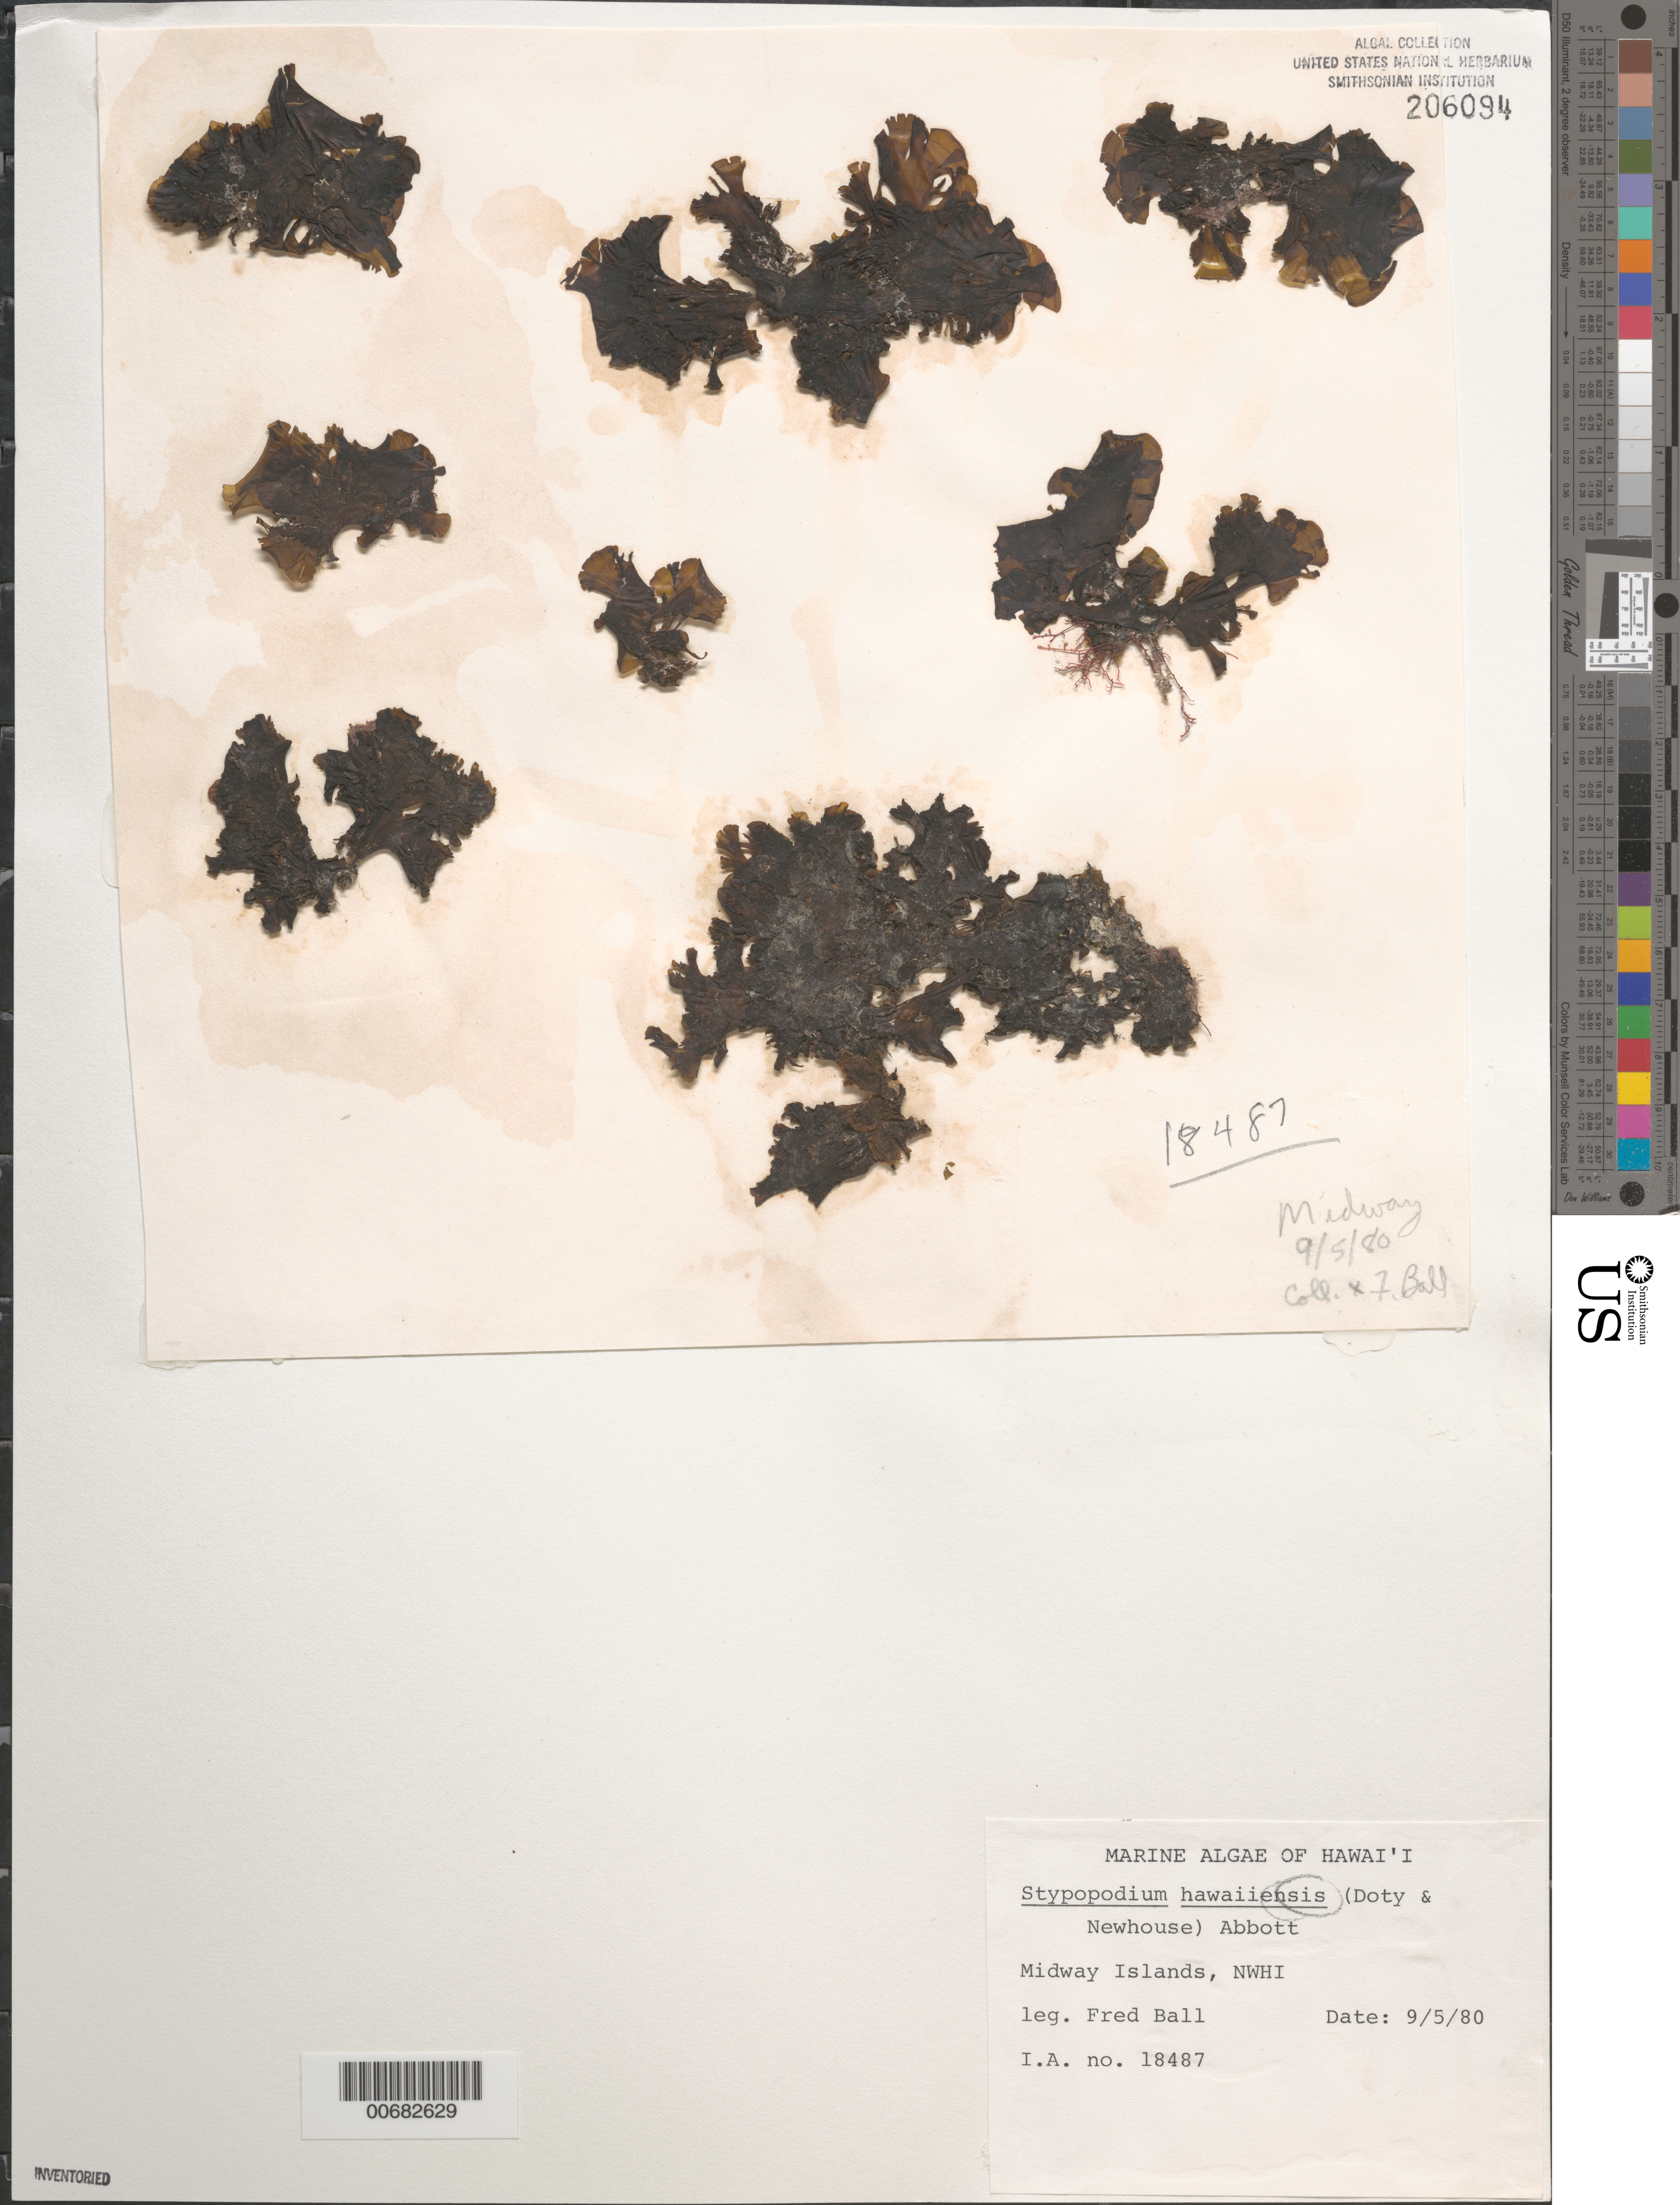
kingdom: Chromista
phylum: Ochrophyta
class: Phaeophyceae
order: Dictyotales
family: Dictyotaceae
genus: Stypopodium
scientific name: Stypopodium flabelliforme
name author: Weber Bosse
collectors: F. Ball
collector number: IAA 18487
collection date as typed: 05 Sep 1980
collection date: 1980-09-05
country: U.S. Administered Pacific Islands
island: Midway Atoll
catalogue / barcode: US 206094